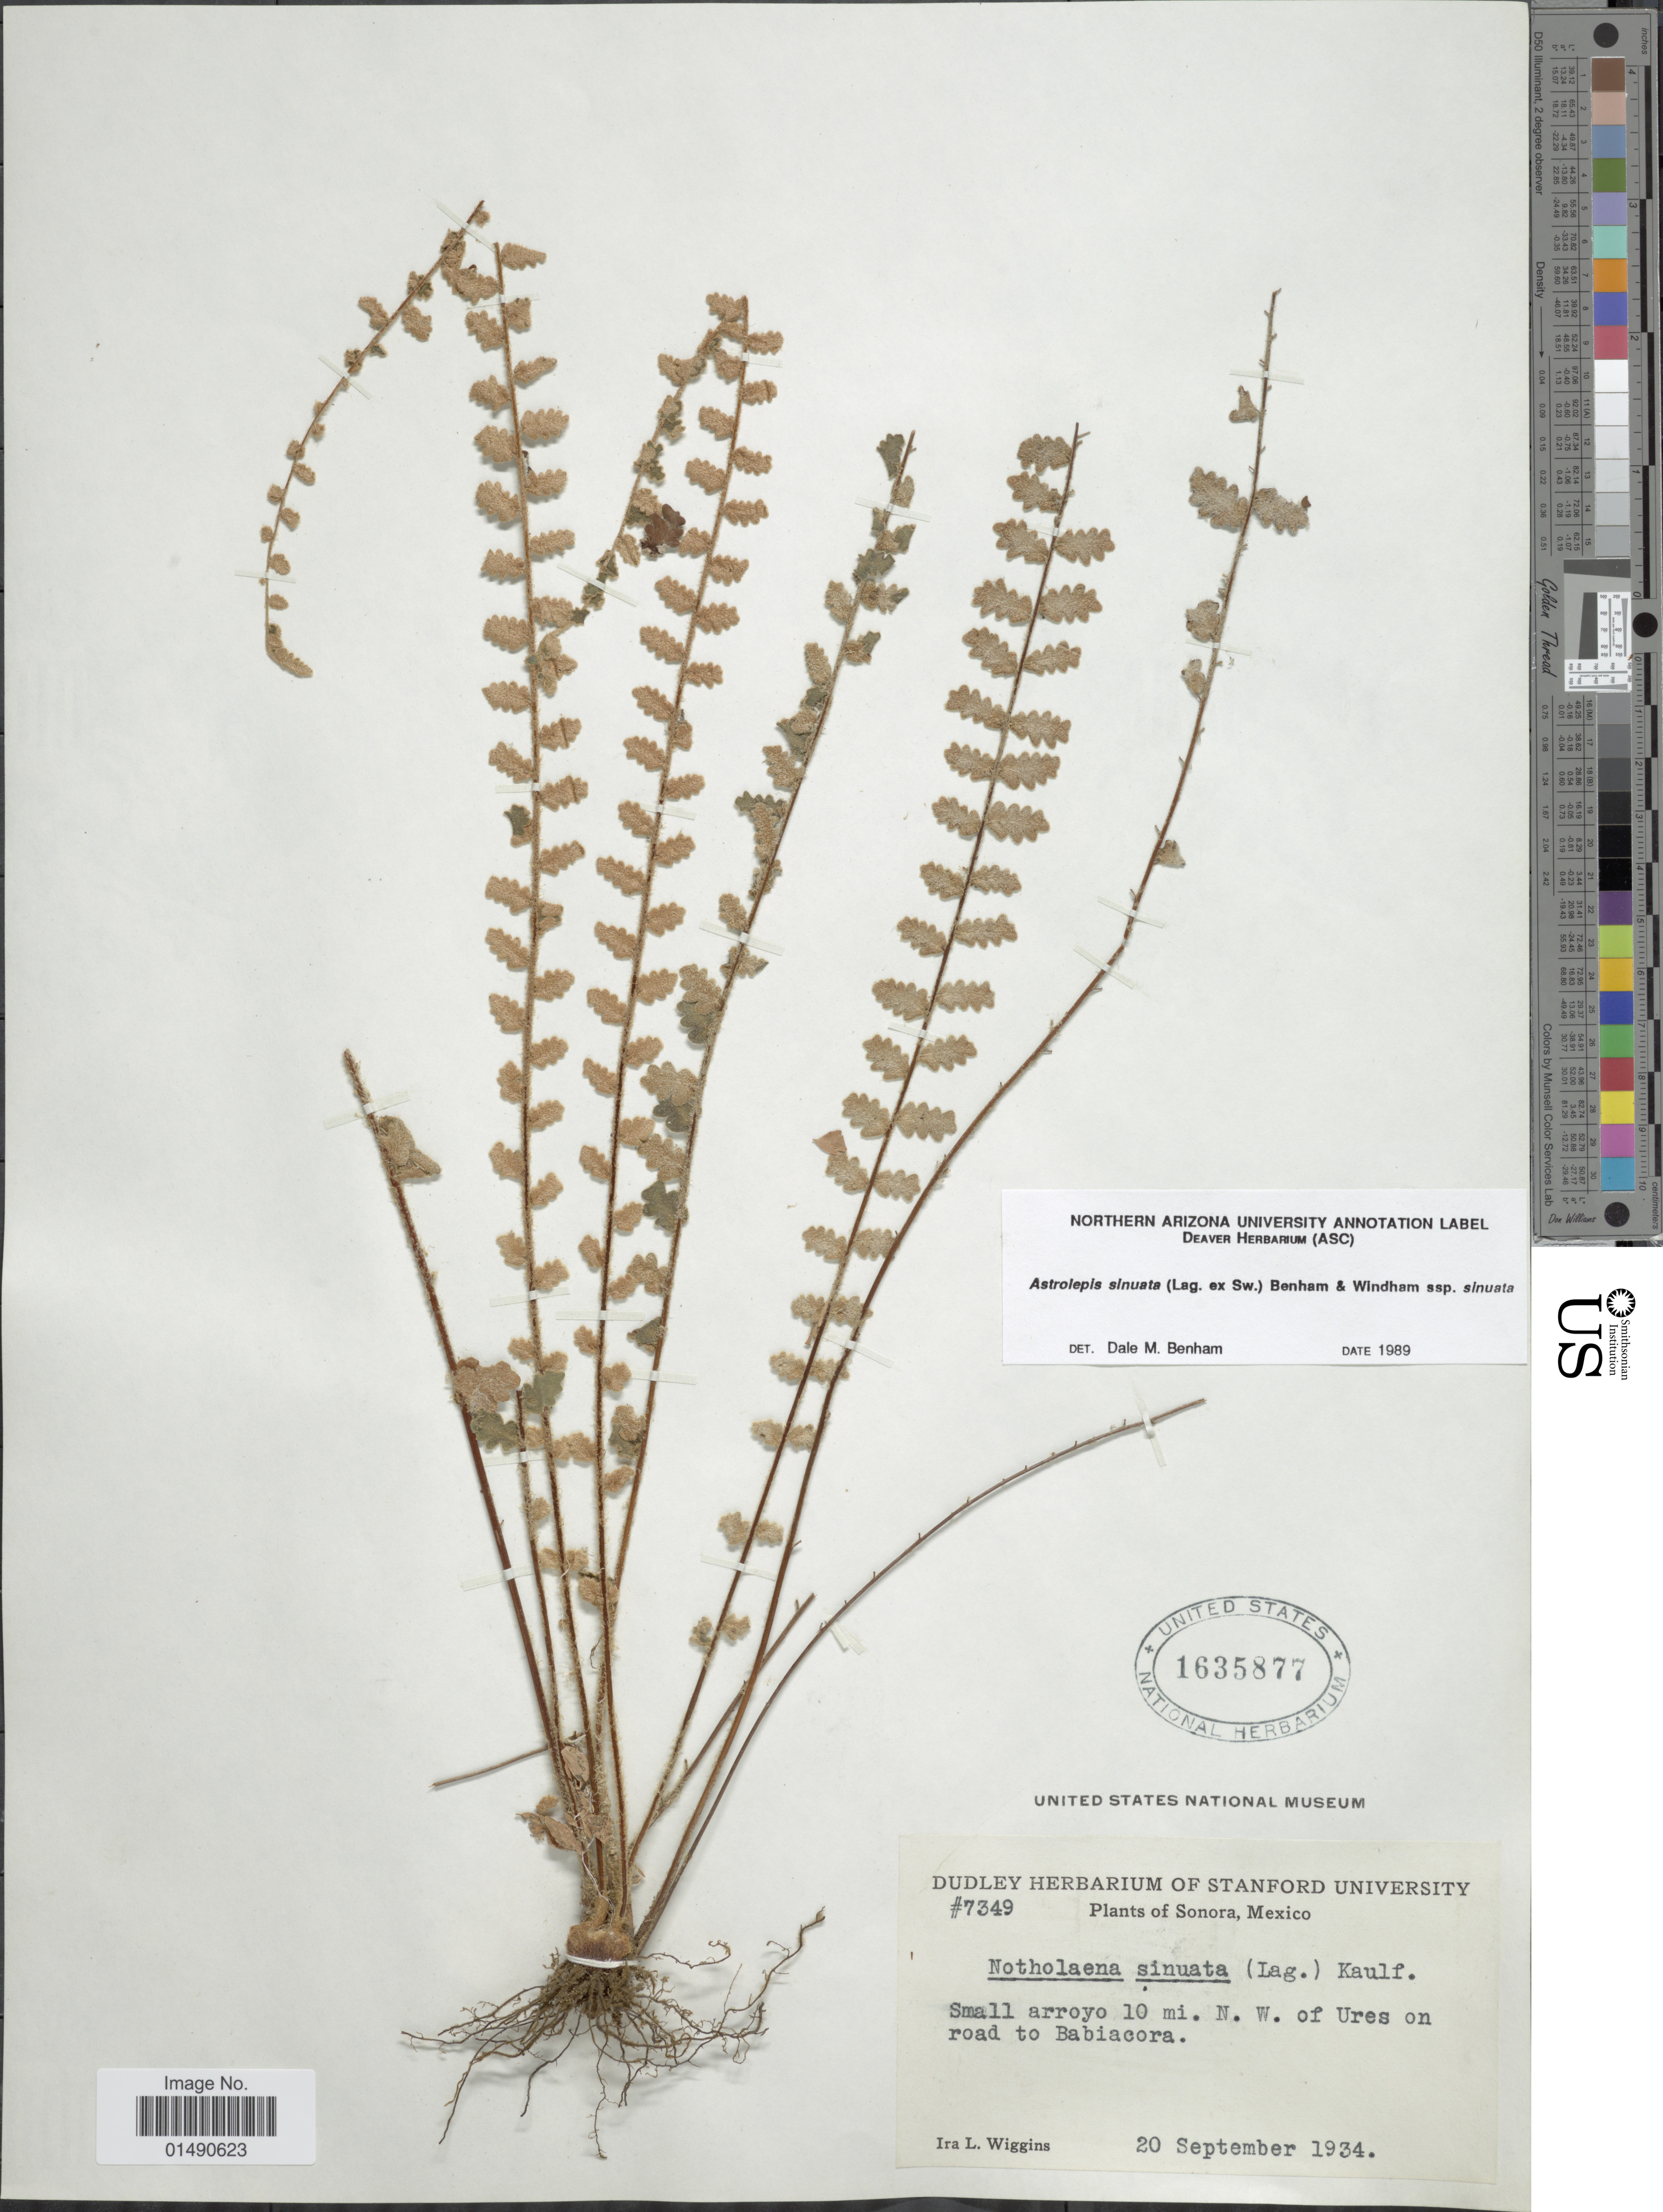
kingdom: Plantae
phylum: Tracheophyta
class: Polypodiopsida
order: Polypodiales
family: Pteridaceae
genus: Astrolepis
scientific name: Astrolepis sinuata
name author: (Lag. ex Sw.) D.M. Benham & Windham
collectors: I. L. Wiggins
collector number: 7349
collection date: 1934-09-20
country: Mexico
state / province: Sonora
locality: Small arroyo 10 mi. N. W. of Ures on road to Babiacora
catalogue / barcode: US 1635877